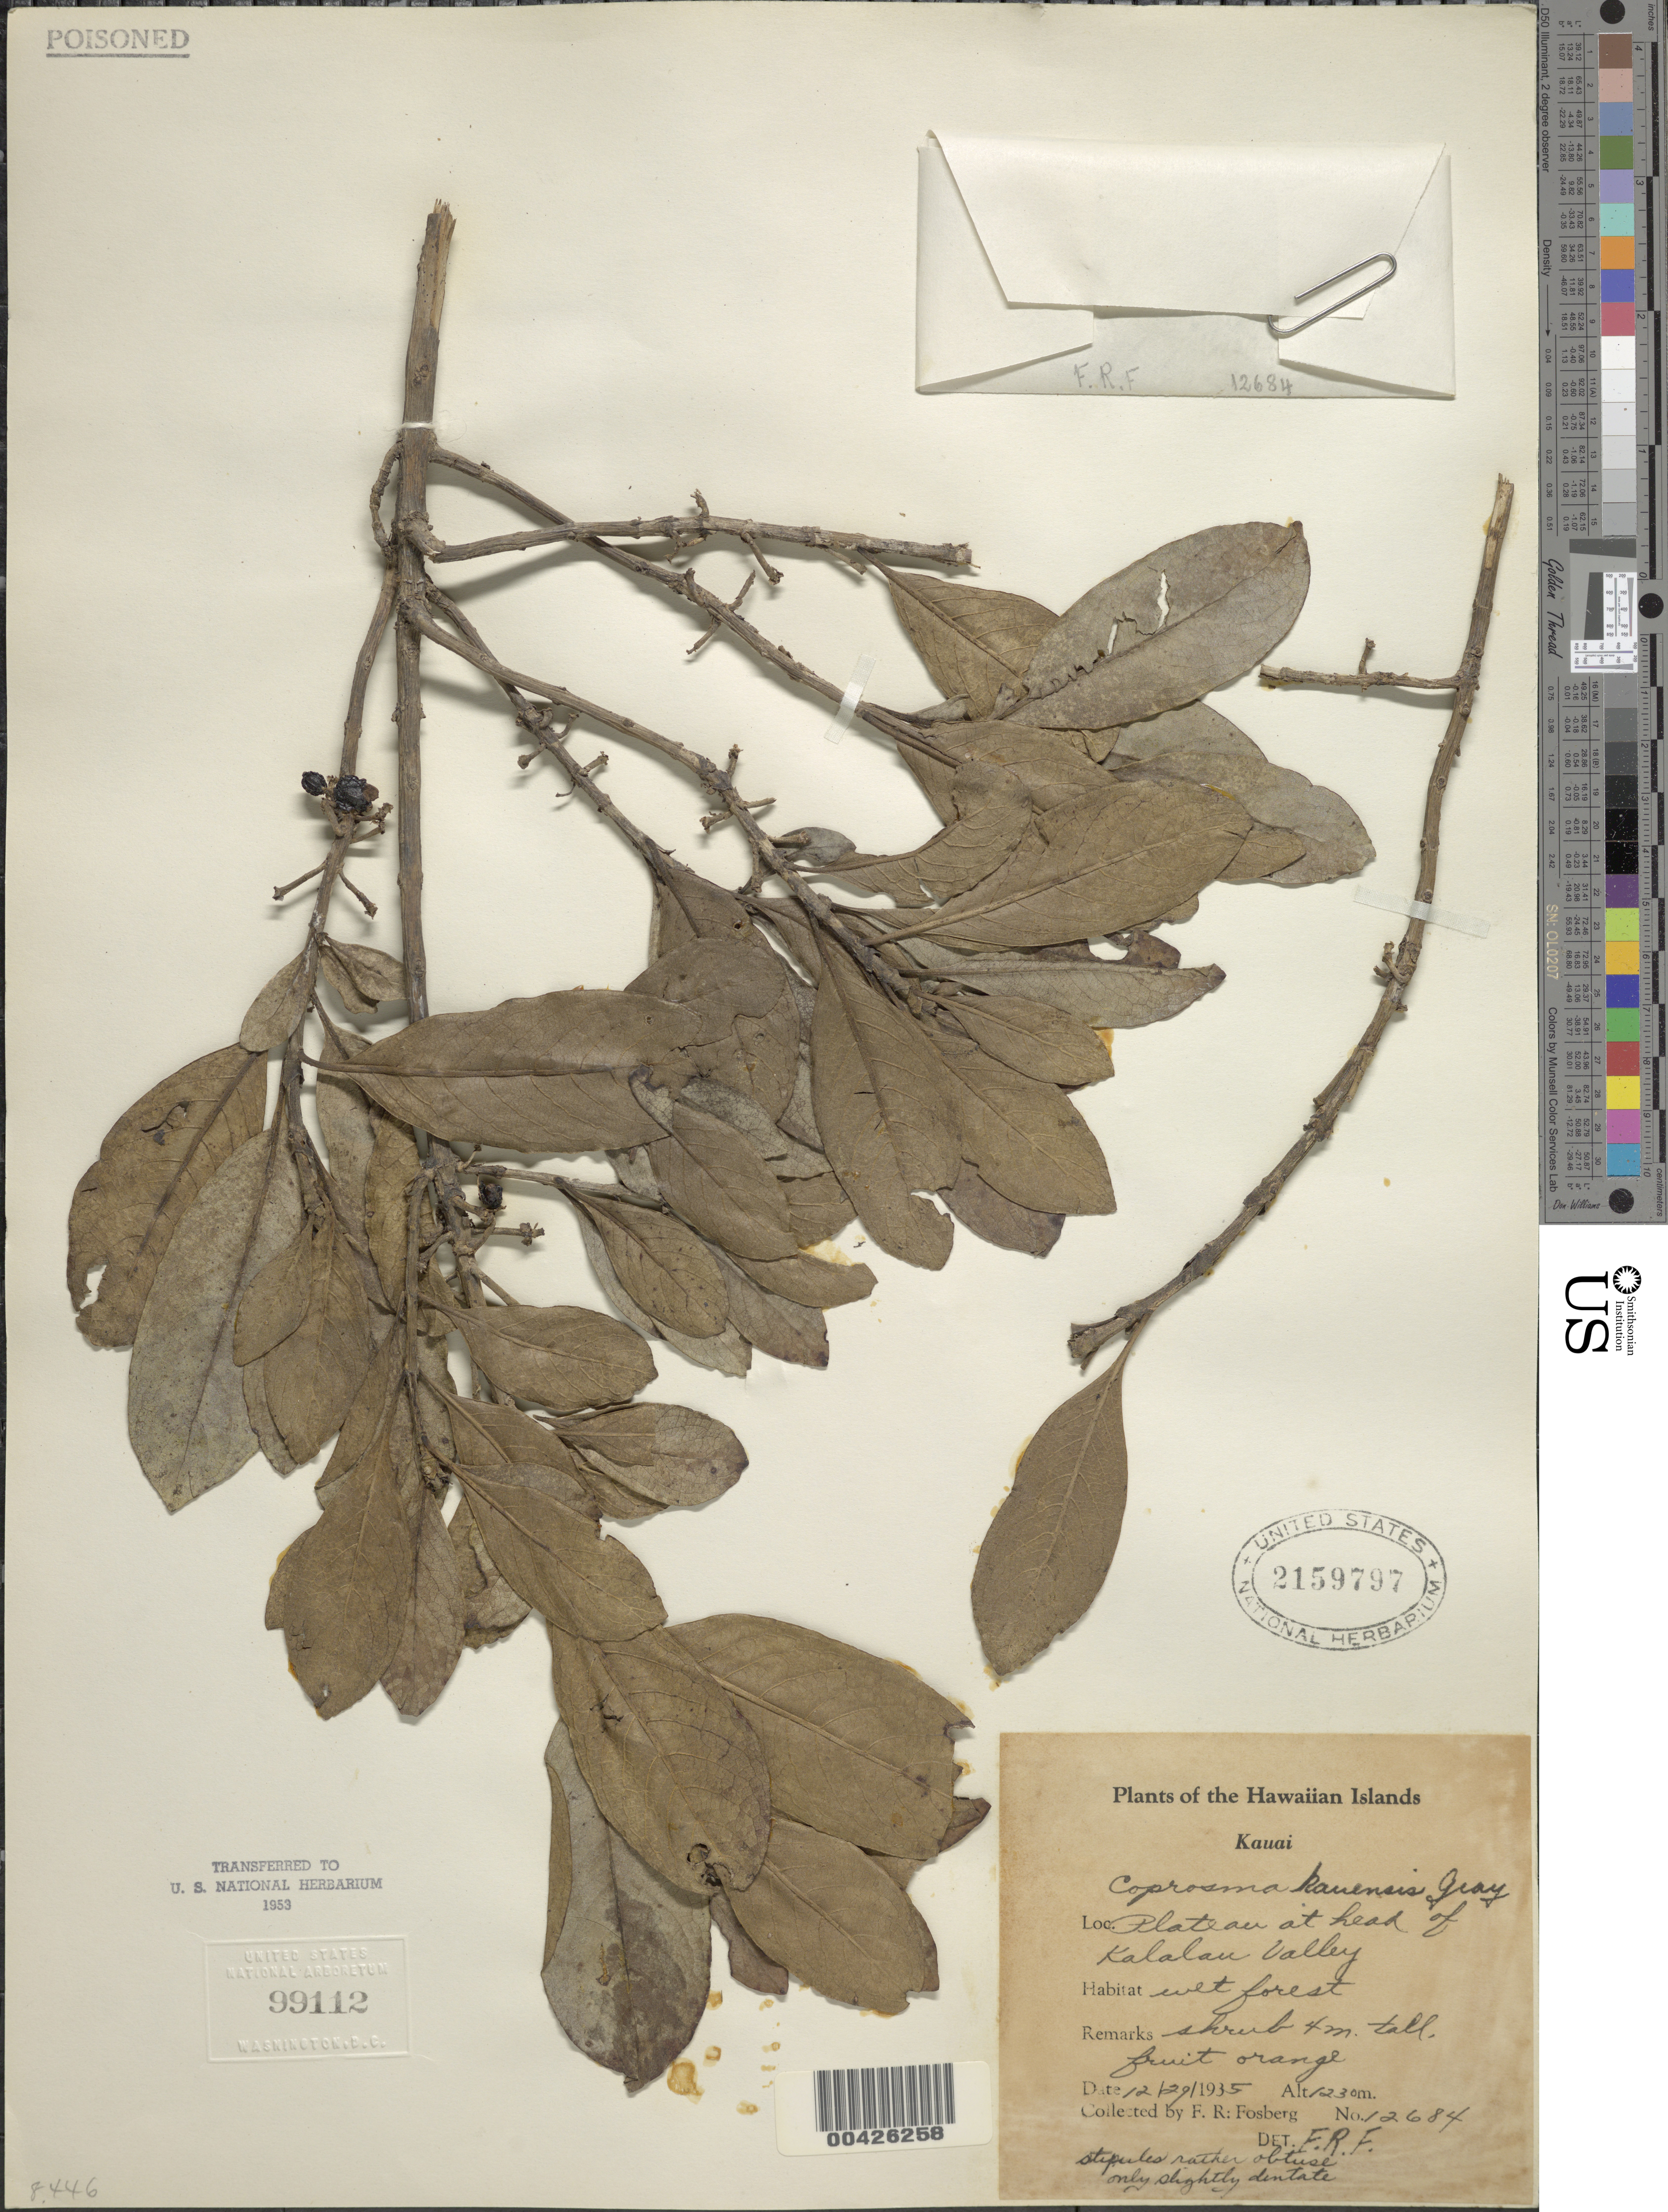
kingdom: Plantae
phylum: Tracheophyta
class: Magnoliopsida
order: Gentianales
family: Rubiaceae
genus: Coprosma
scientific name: Coprosma kauensis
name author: A. Heller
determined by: Fosberg, F. R.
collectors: F. R. Fosberg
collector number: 12684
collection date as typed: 29 Dec 1935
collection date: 1935-12-29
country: United States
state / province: Hawaii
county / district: Kauai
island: Kaua'i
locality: Plateau at head of Kalalau Valley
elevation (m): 1230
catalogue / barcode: US 2159797